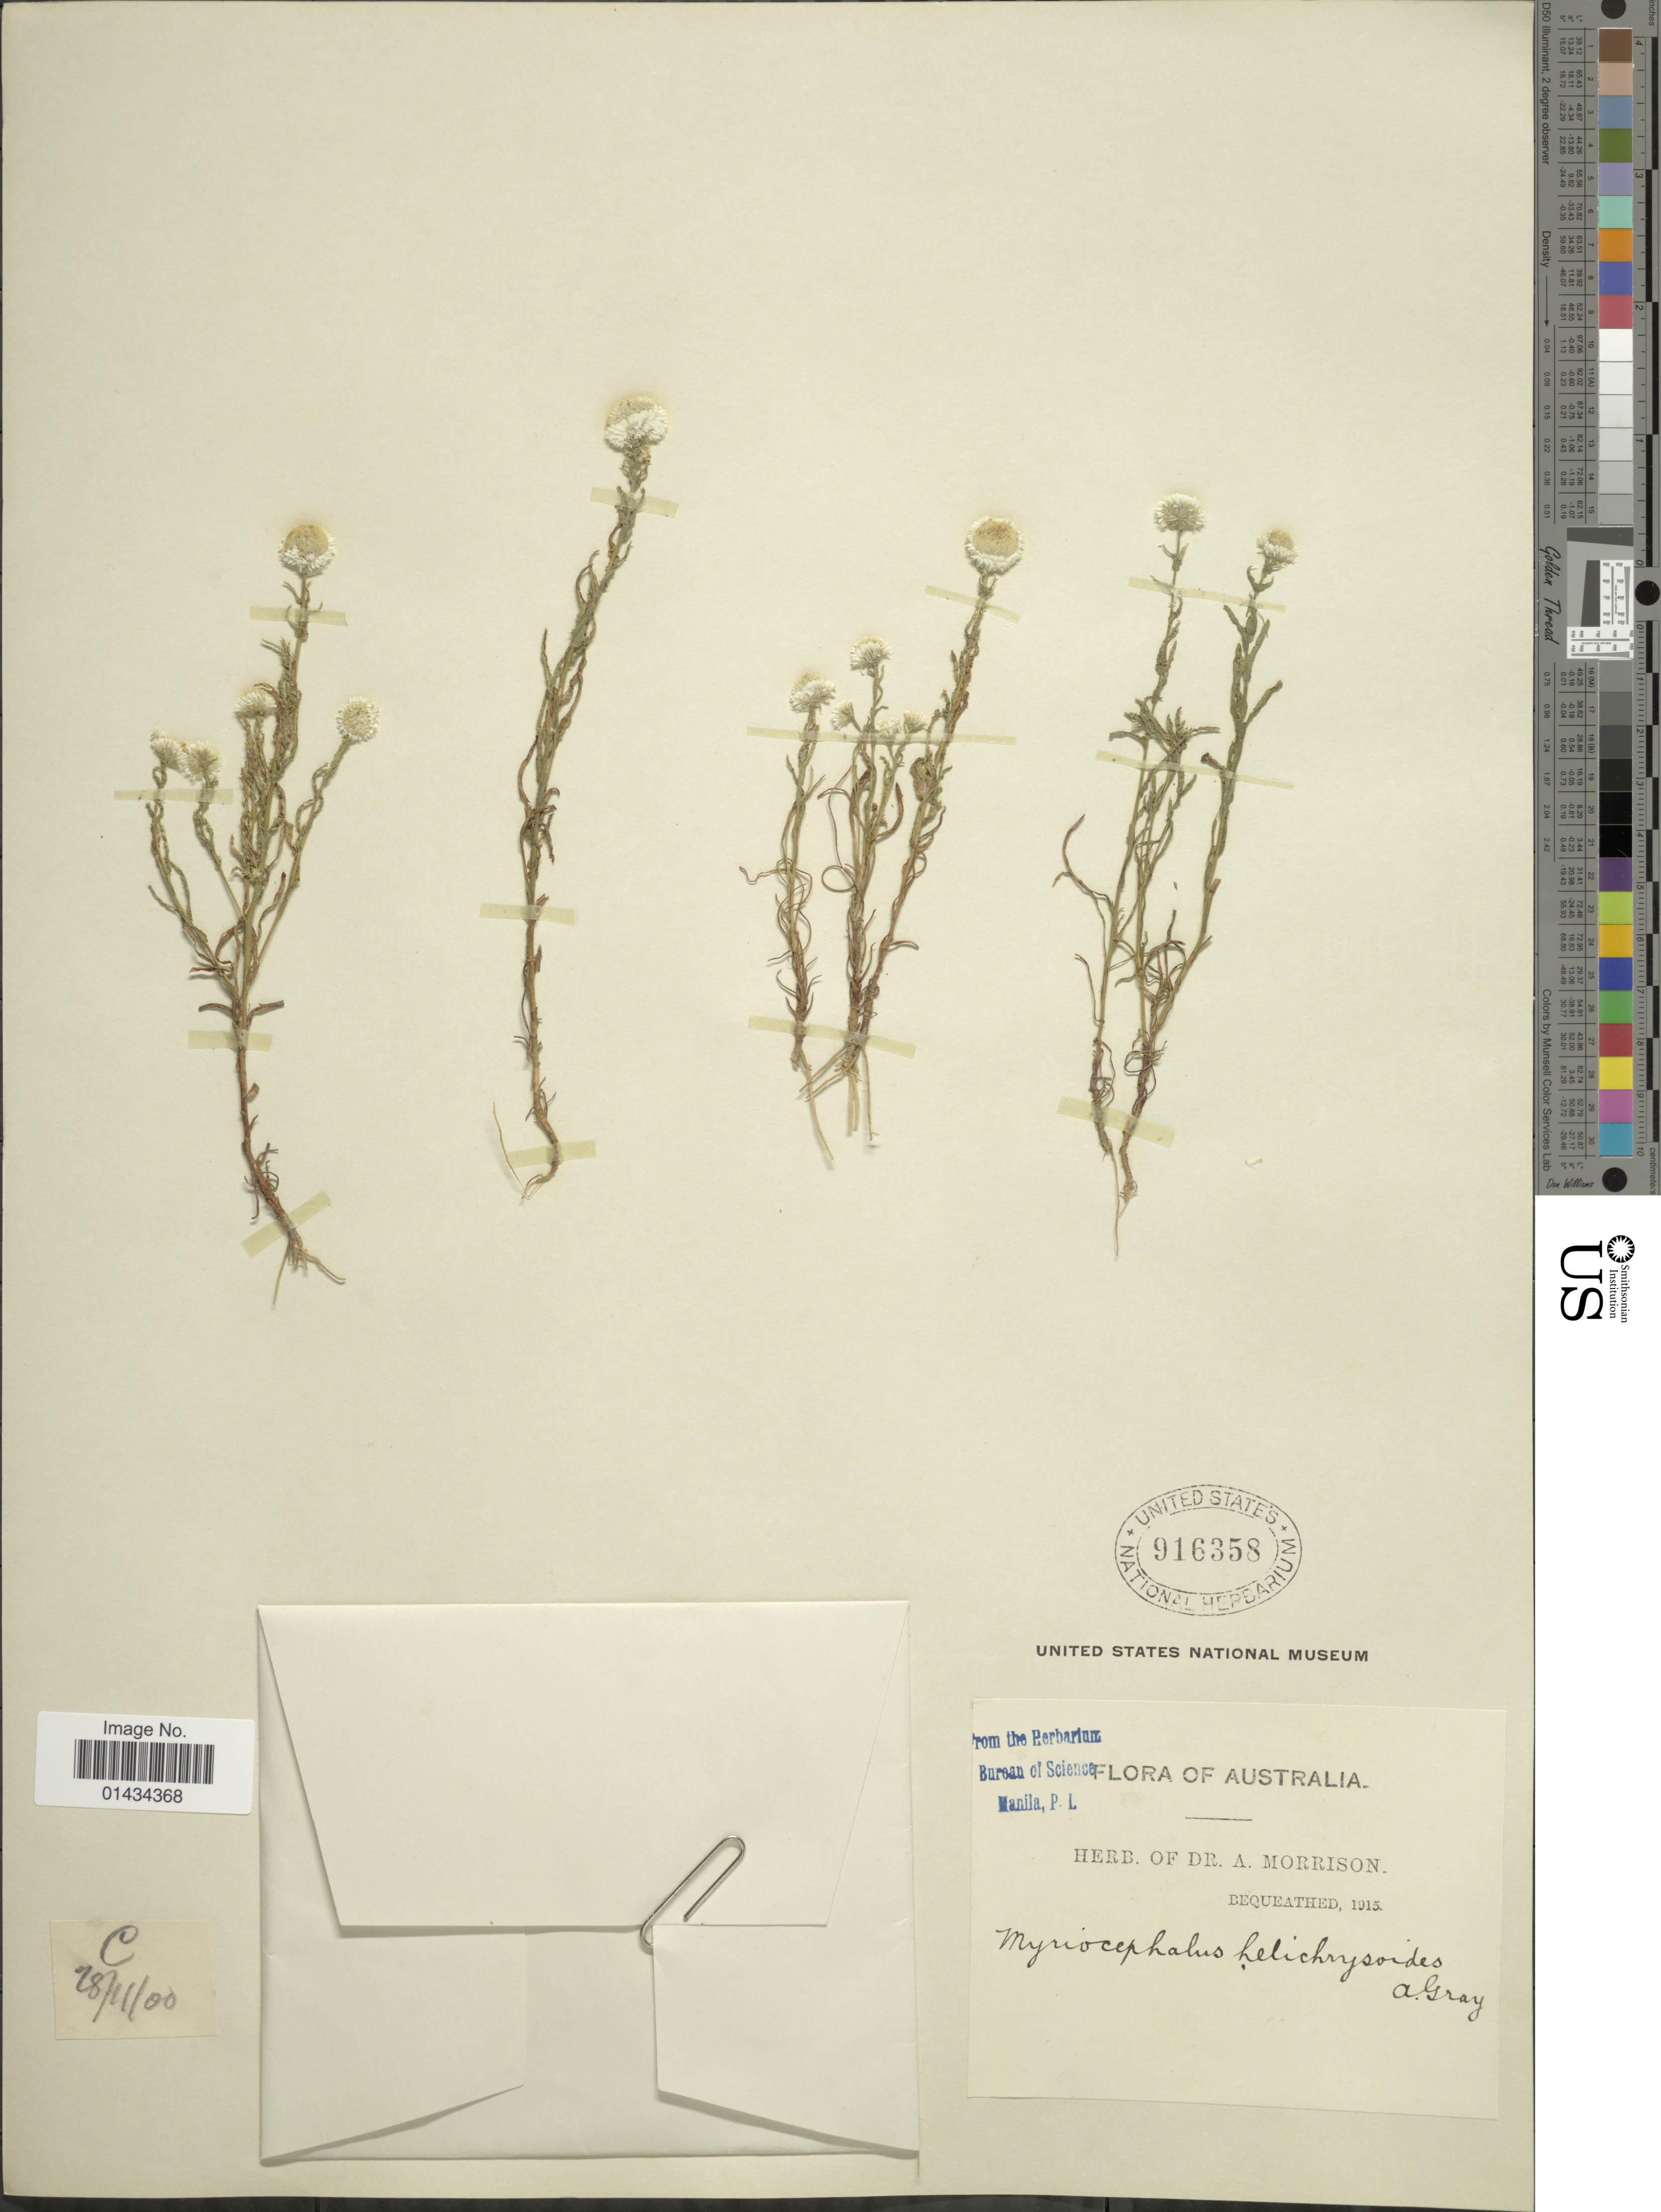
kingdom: Plantae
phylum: Tracheophyta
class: Magnoliopsida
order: Asterales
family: Asteraceae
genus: Myriocephalus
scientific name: Myriocephalus helichrysoides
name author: A. Gray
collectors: ex herb. Dr. A. Morrison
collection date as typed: Transcribed d/m/y: 28/11/0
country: Australia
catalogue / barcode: US 916358